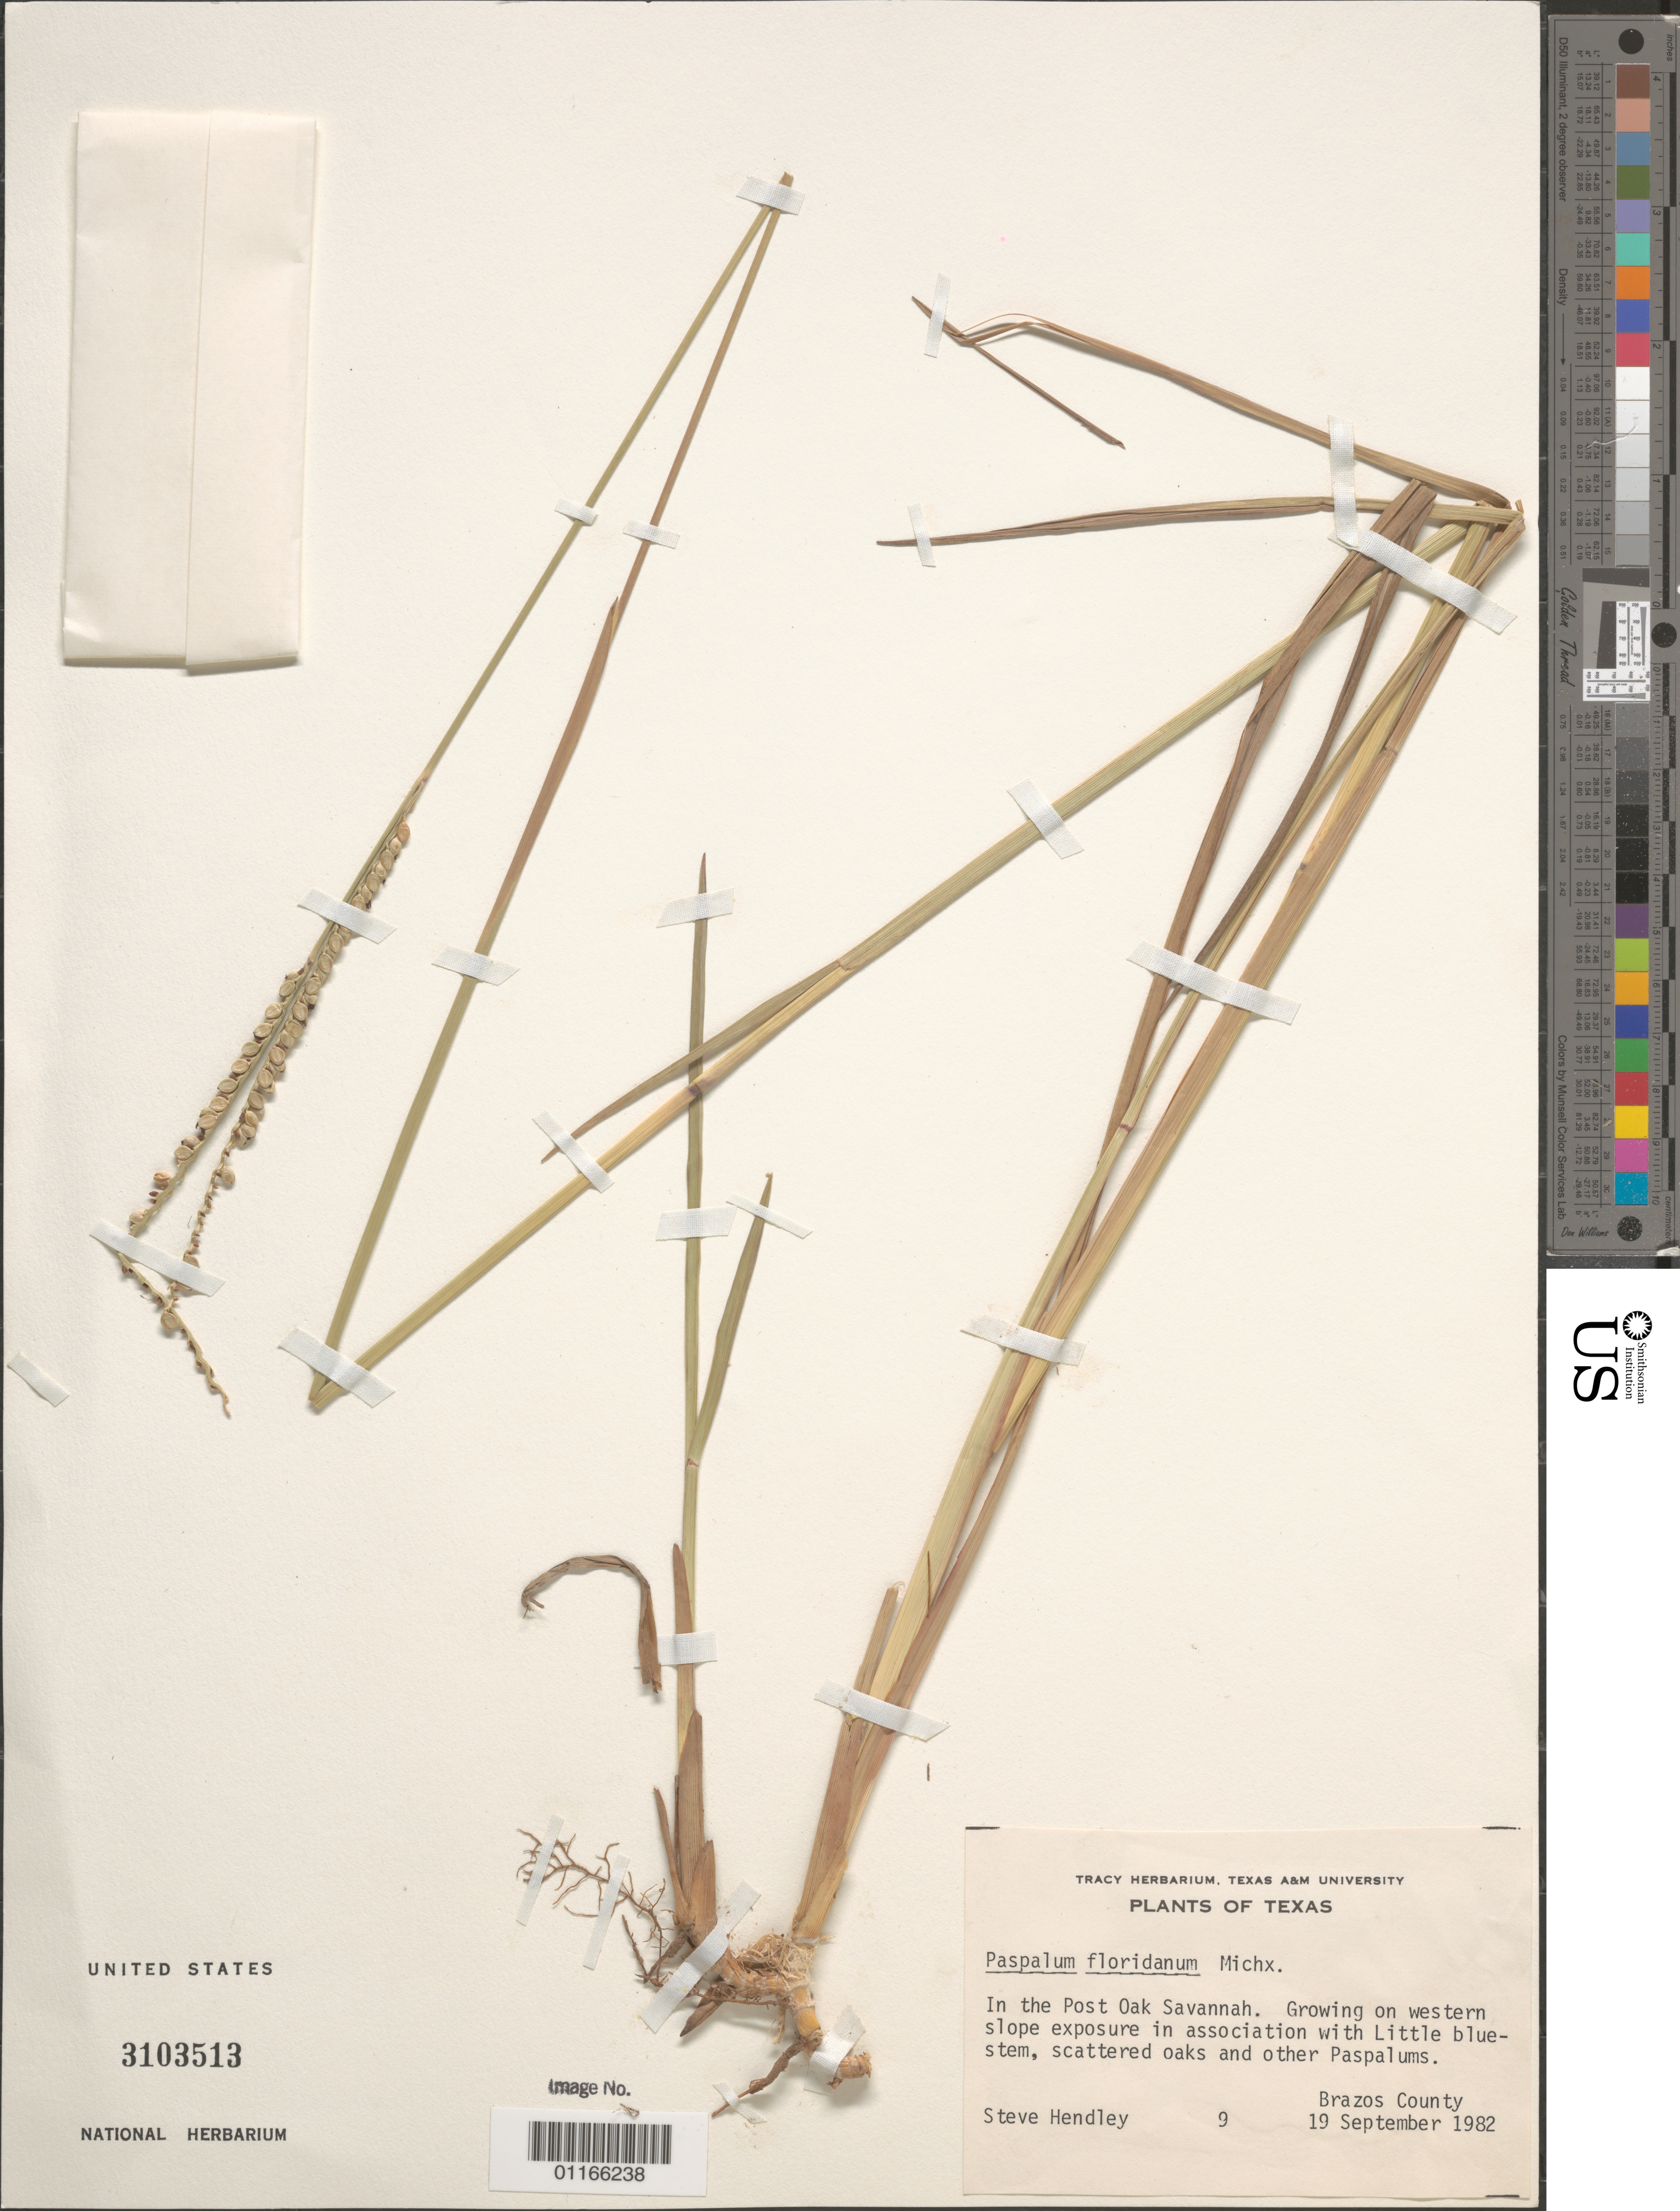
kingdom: Plantae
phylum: Tracheophyta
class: Liliopsida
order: Poales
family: Poaceae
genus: Paspalum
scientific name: Paspalum floridanum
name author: Michx.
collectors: S. Hendley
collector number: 9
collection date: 1982-09-19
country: United States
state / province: Texas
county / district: Brazos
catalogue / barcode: US 3103513